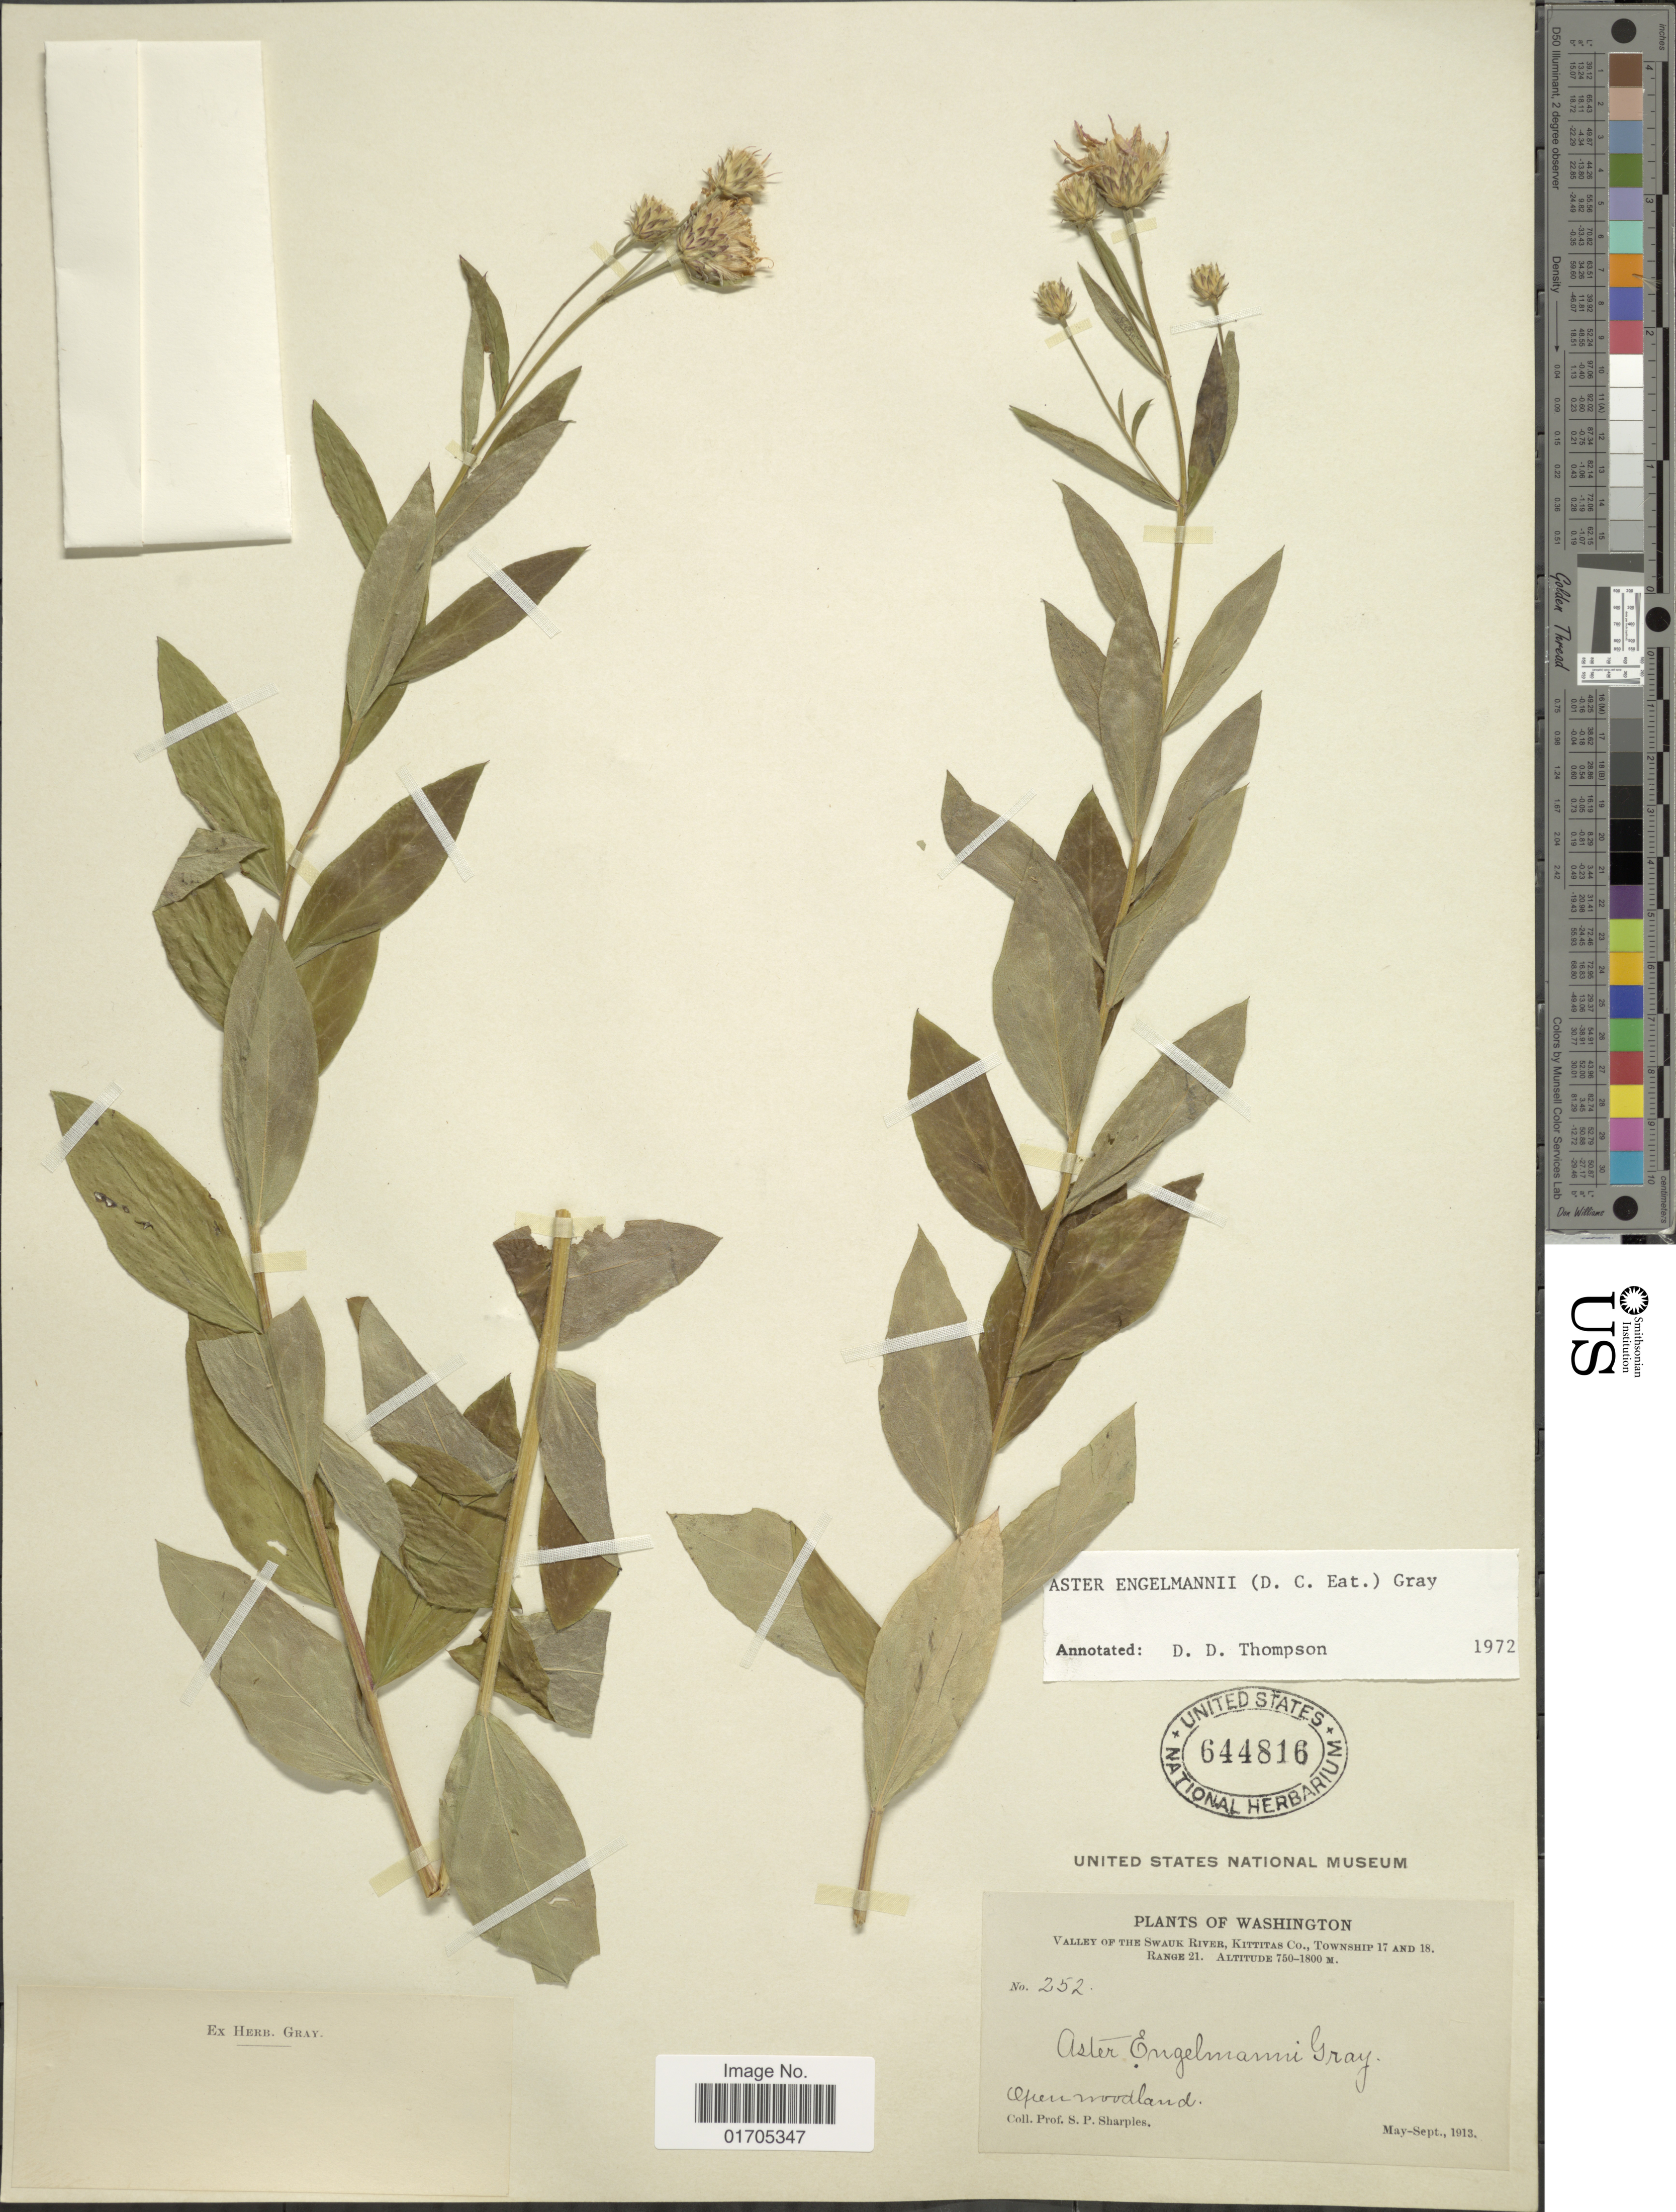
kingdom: Plantae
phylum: Tracheophyta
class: Magnoliopsida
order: Asterales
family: Asteraceae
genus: Eucephalus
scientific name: Eucephalus engelmannii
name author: (D.C. Eaton) Greene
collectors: S. Sharples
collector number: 252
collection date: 1913-05/1913-09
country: United States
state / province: Washington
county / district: Kittitas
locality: Washington. Valley of the Swauk River, Kittitas Co., Township 17 and 18. Range 21. Open woodland.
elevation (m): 750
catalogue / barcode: US 644816